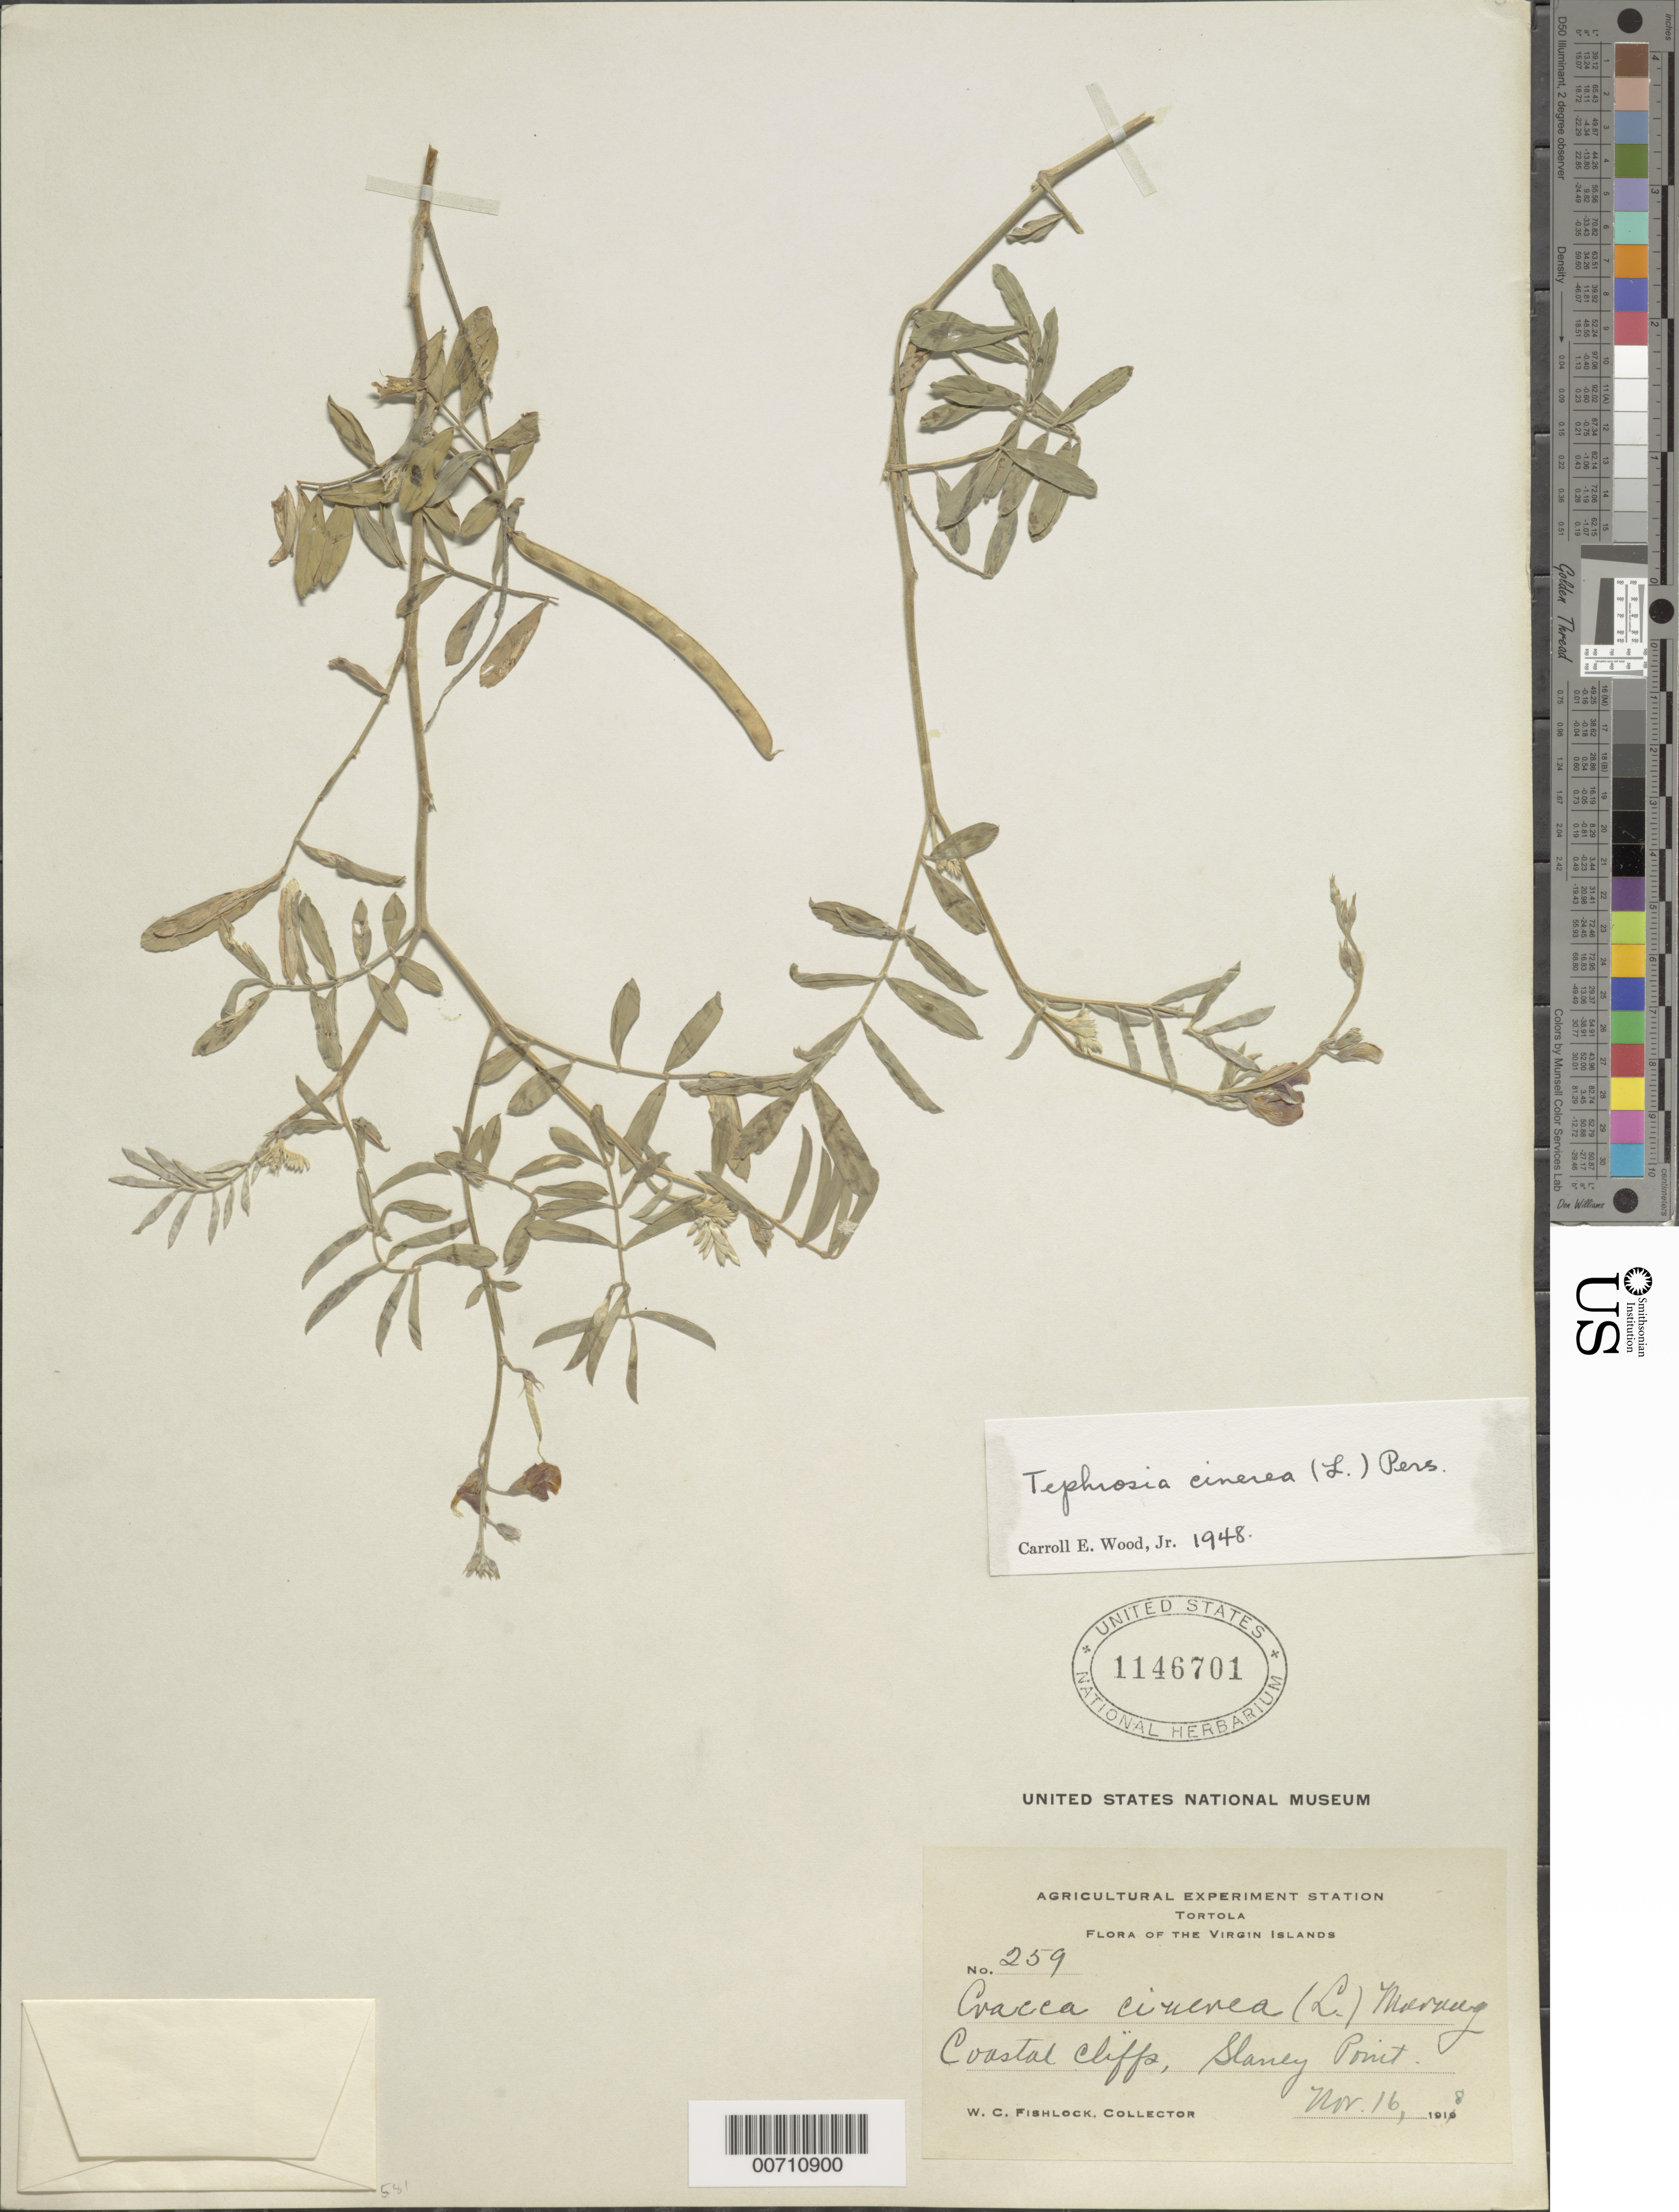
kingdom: Plantae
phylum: Tracheophyta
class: Magnoliopsida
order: Fabales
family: Fabaceae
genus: Tephrosia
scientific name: Tephrosia cinerea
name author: (L.) Pers.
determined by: Wood, C. E., Jr.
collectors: W. Fishlock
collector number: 259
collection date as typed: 16 Nov 1918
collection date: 1918-11-16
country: British Virgin Islands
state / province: Tortola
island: Tortola Island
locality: Slaney Point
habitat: Coastal cliffs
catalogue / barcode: US 1146701